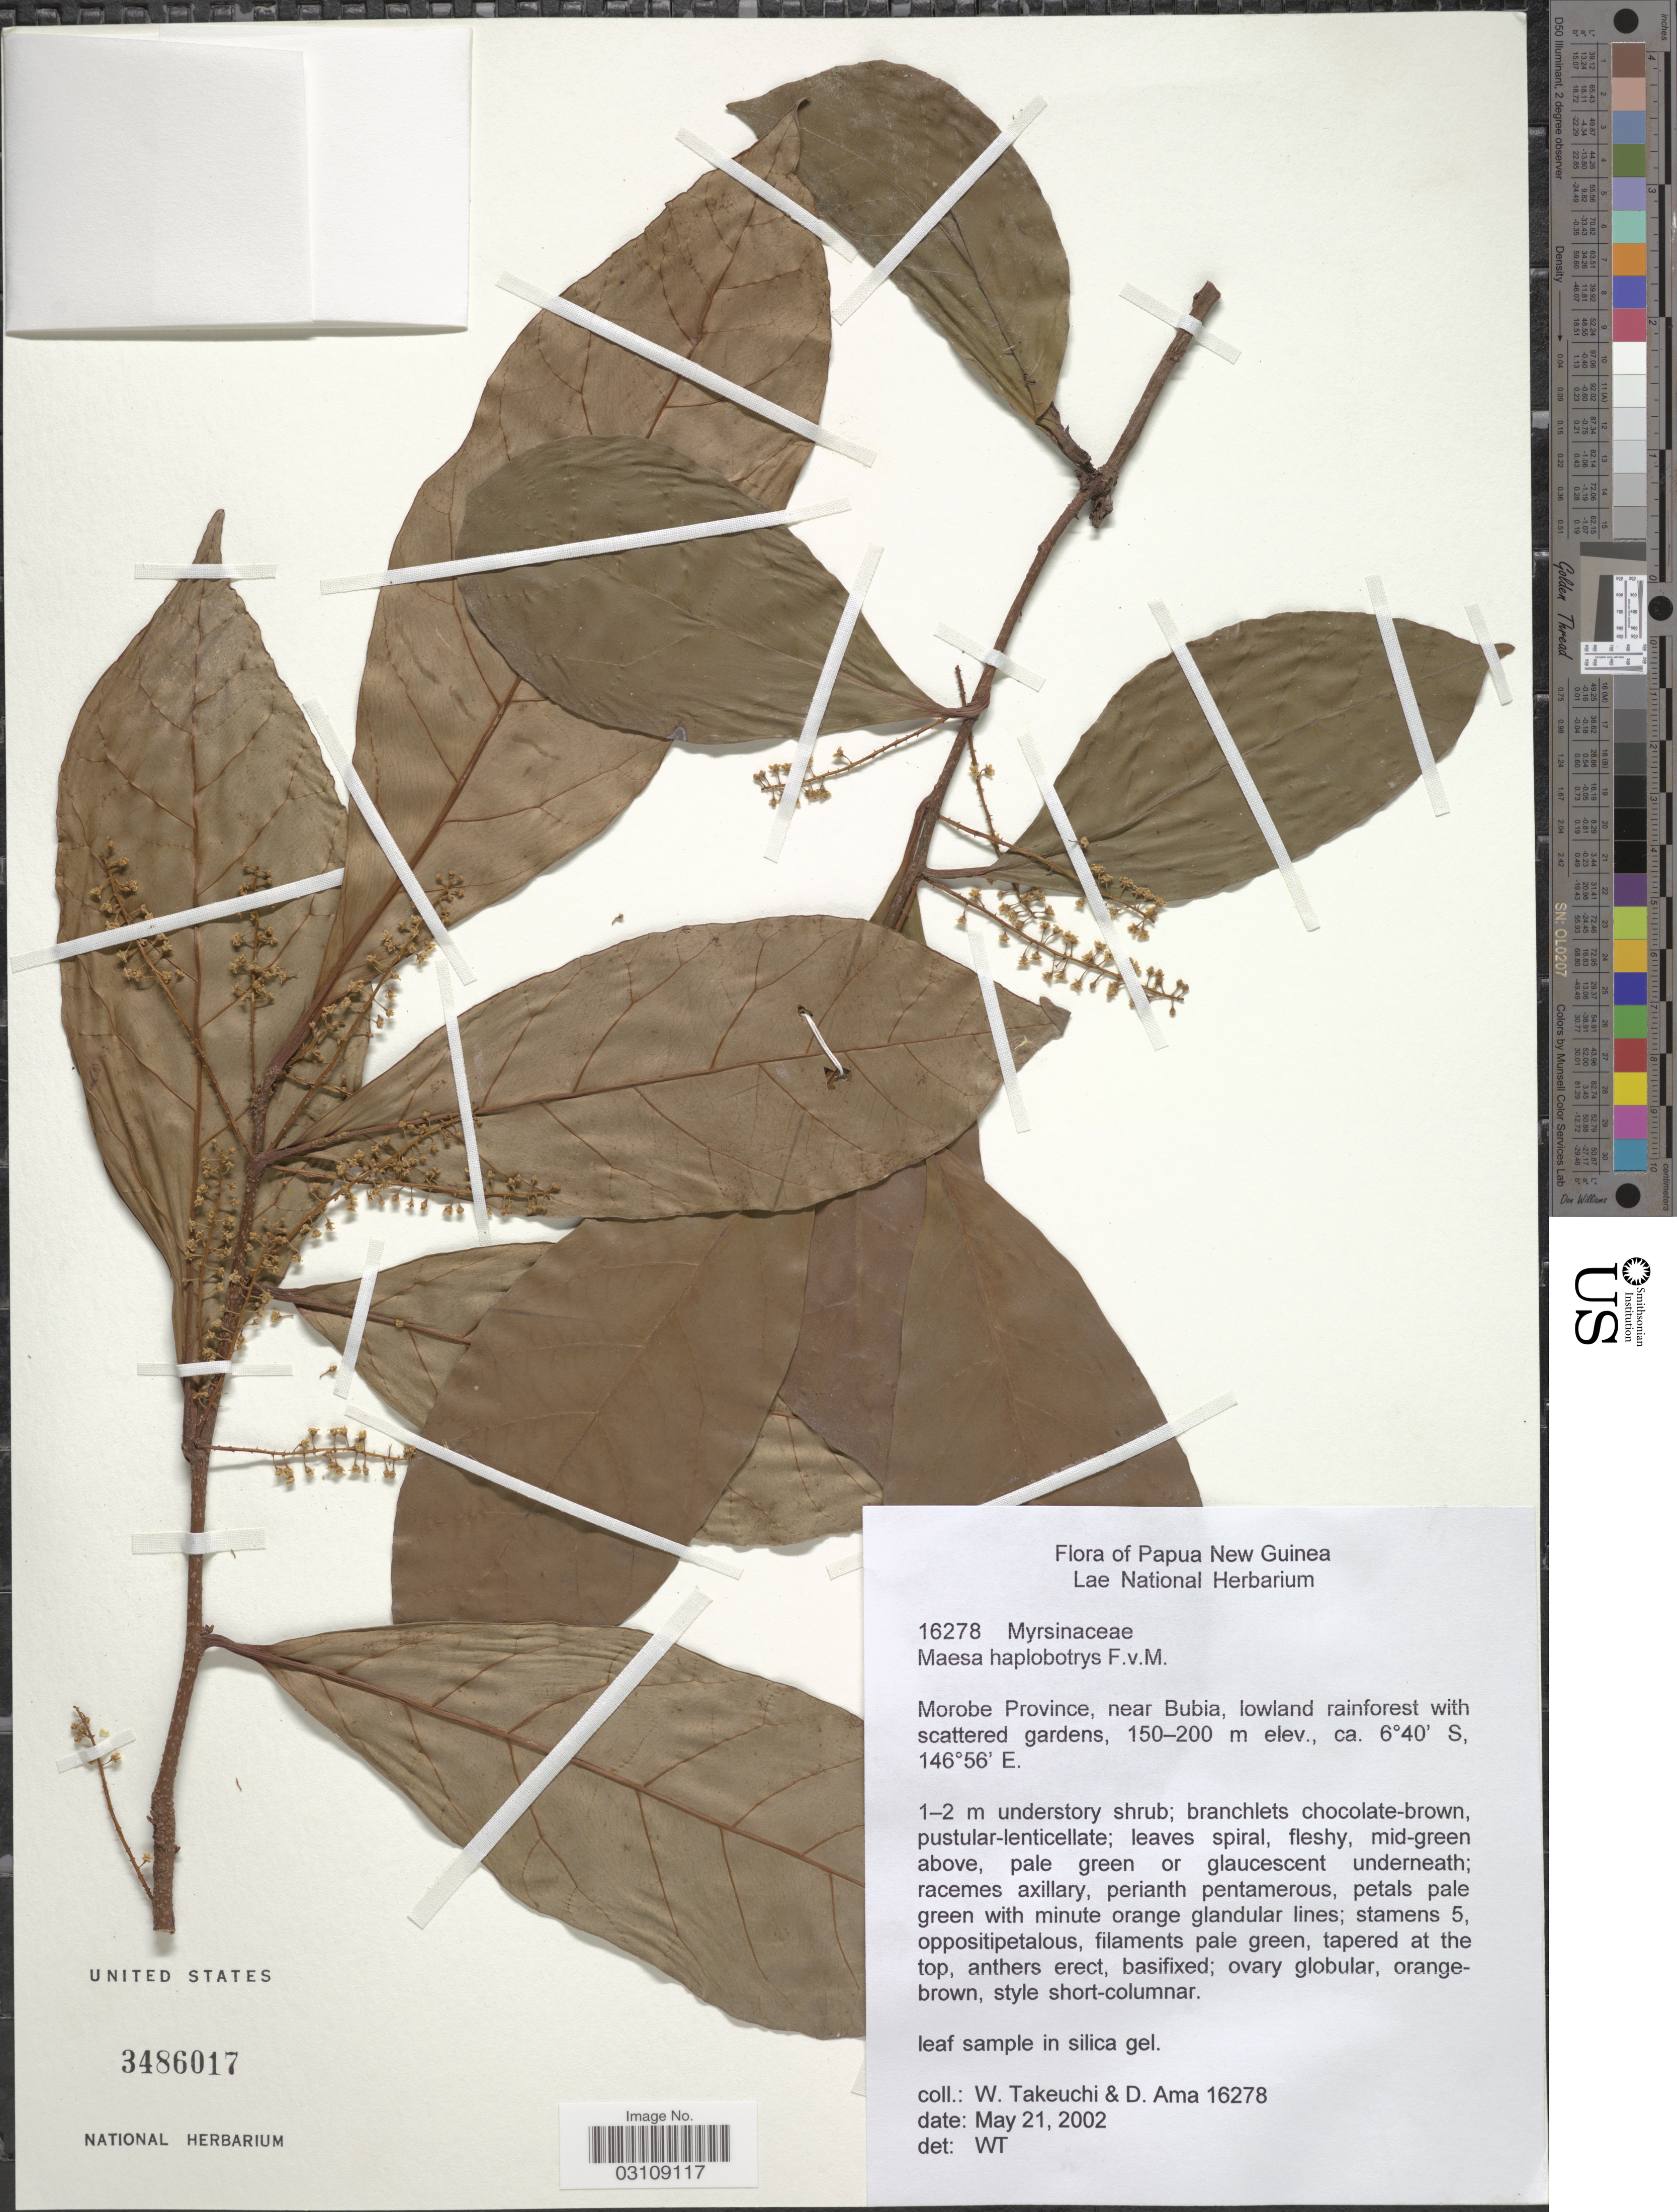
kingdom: Plantae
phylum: Tracheophyta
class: Magnoliopsida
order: Ericales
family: Primulaceae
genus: Maesa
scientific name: Maesa haplobotrys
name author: F. Muell.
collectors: W. Takeuchi & D. Ama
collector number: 16278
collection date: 2002-05-21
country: Papua New Guinea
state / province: Morobe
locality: Near Bubia, lowland rainforest with scattered gardens.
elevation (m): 150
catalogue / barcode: US 3486017